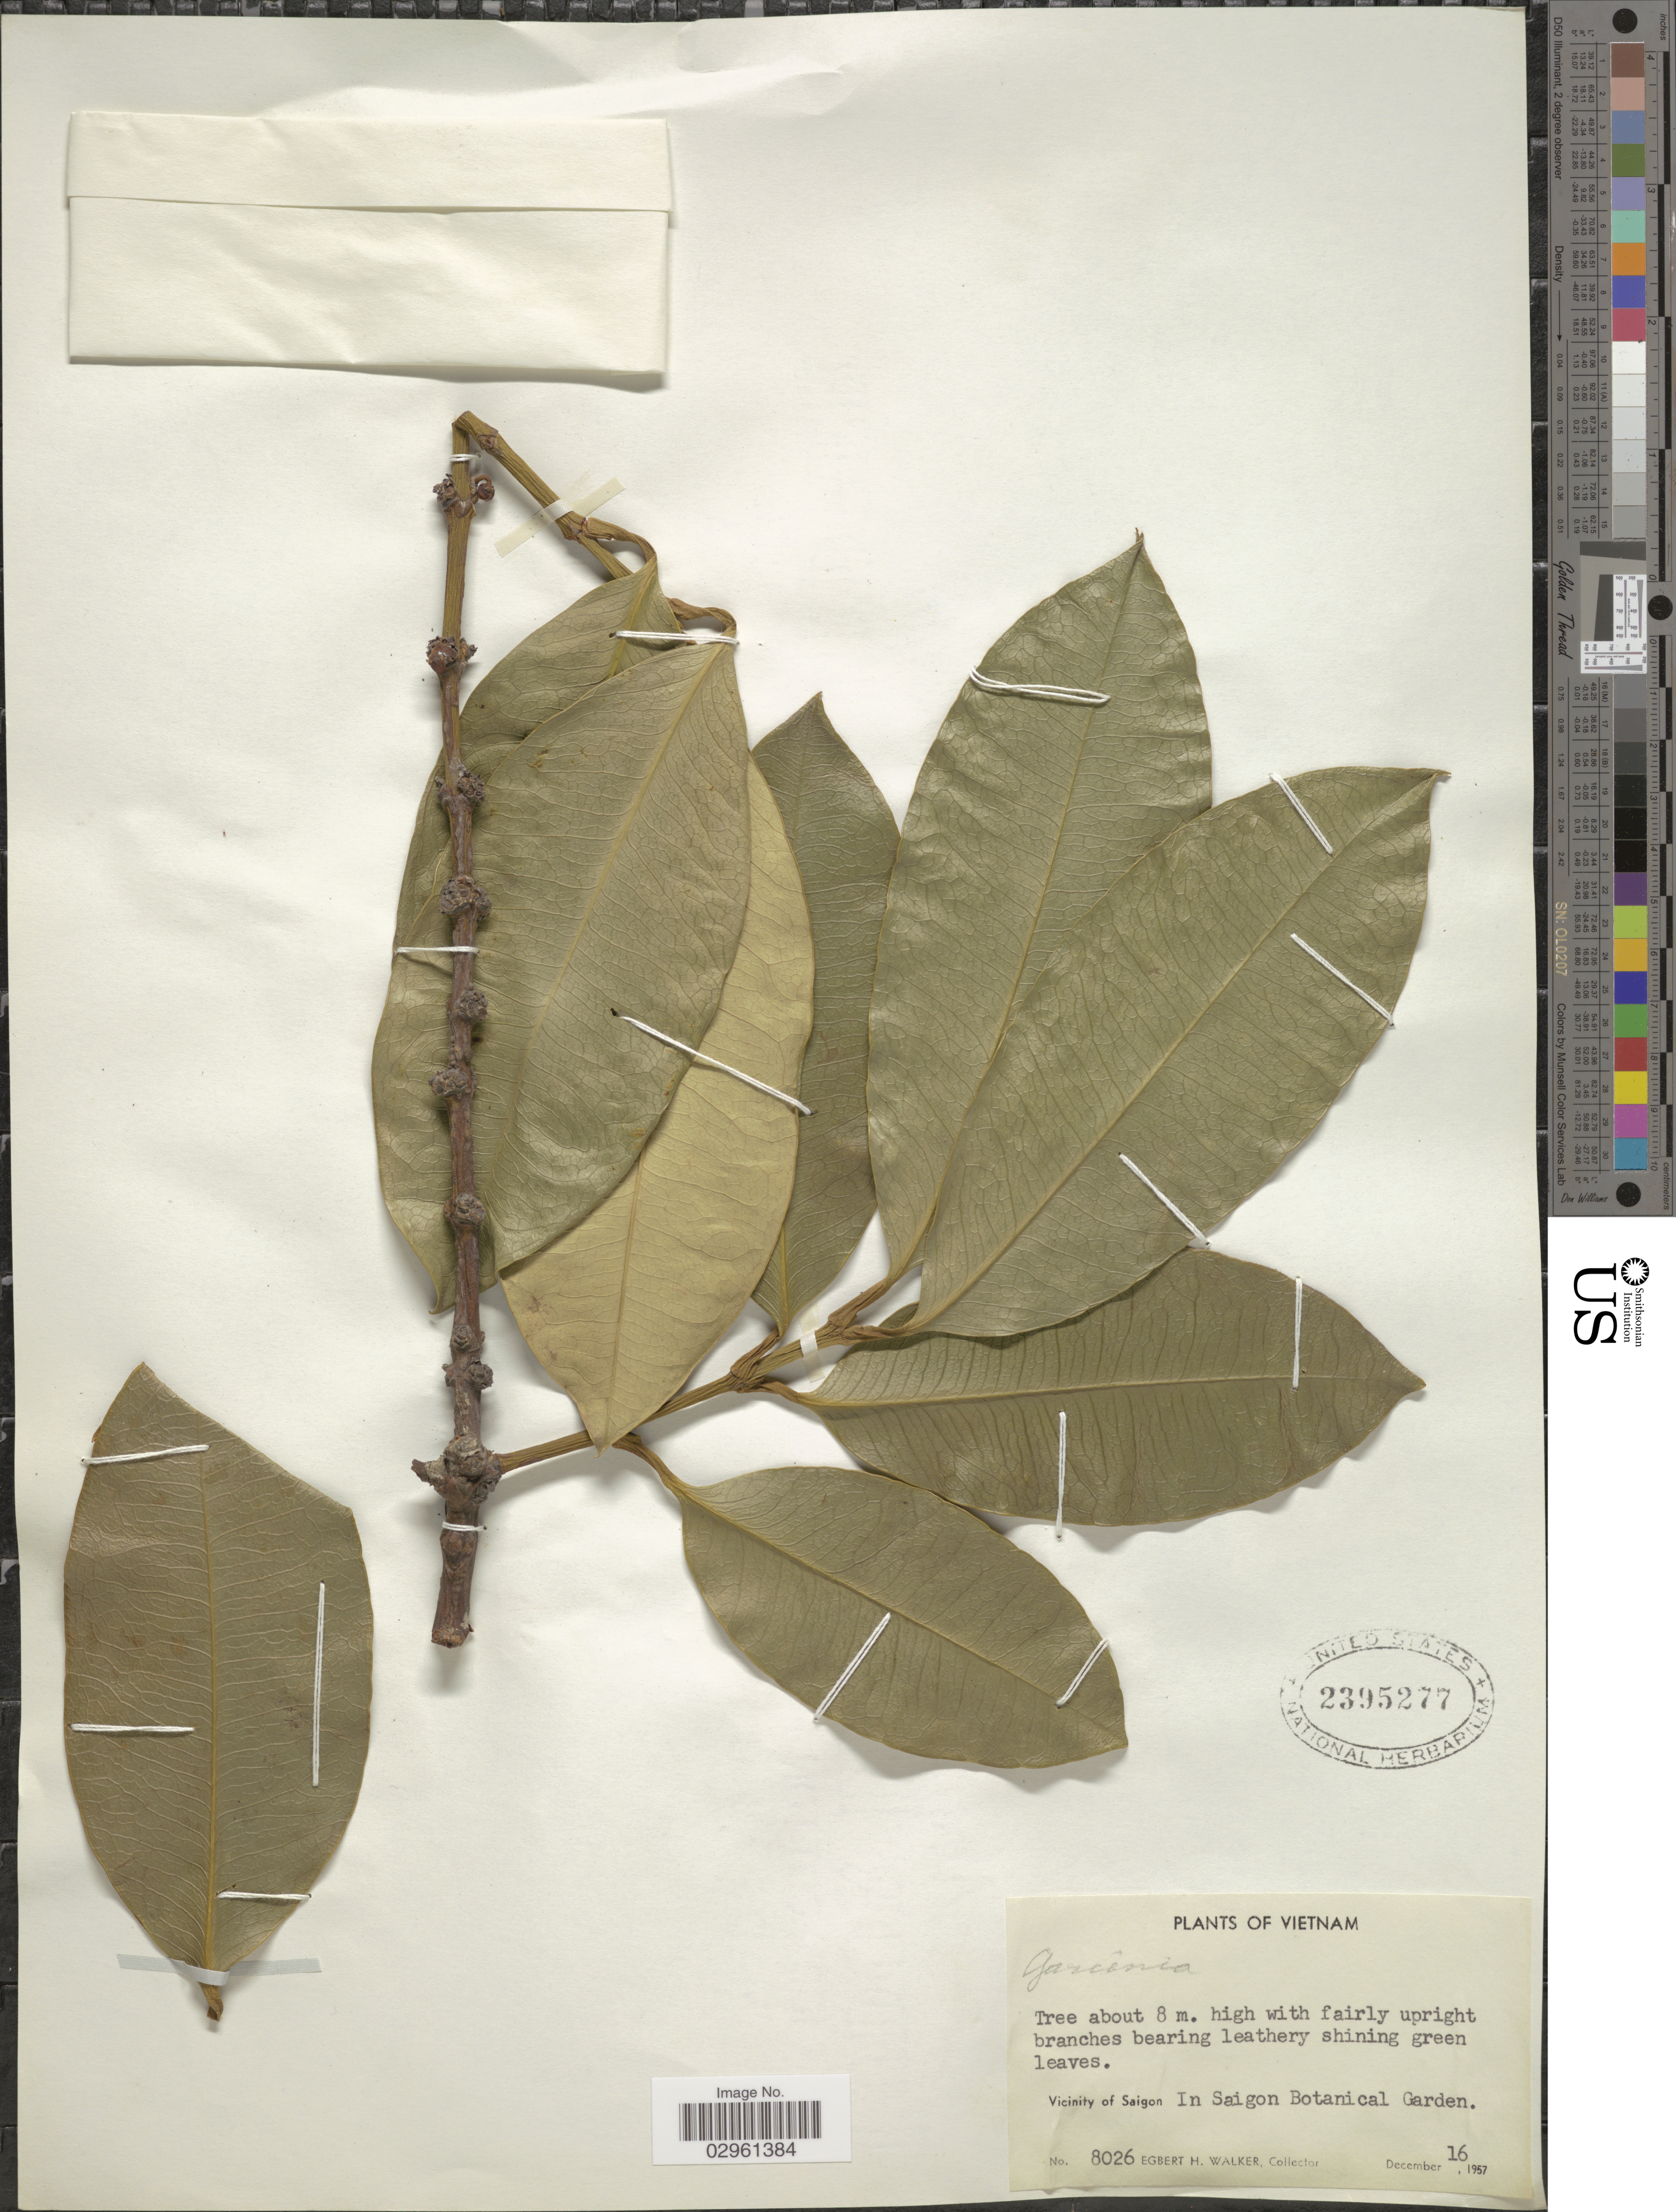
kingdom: Plantae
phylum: Tracheophyta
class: Magnoliopsida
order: Malpighiales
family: Clusiaceae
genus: Garcinia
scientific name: Garcinia sp.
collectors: E. H. Walker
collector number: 8026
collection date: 1957-12-16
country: Vietnam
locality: Vicinity of Saigon, in Saigon Botanical Garden.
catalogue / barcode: US 2395277